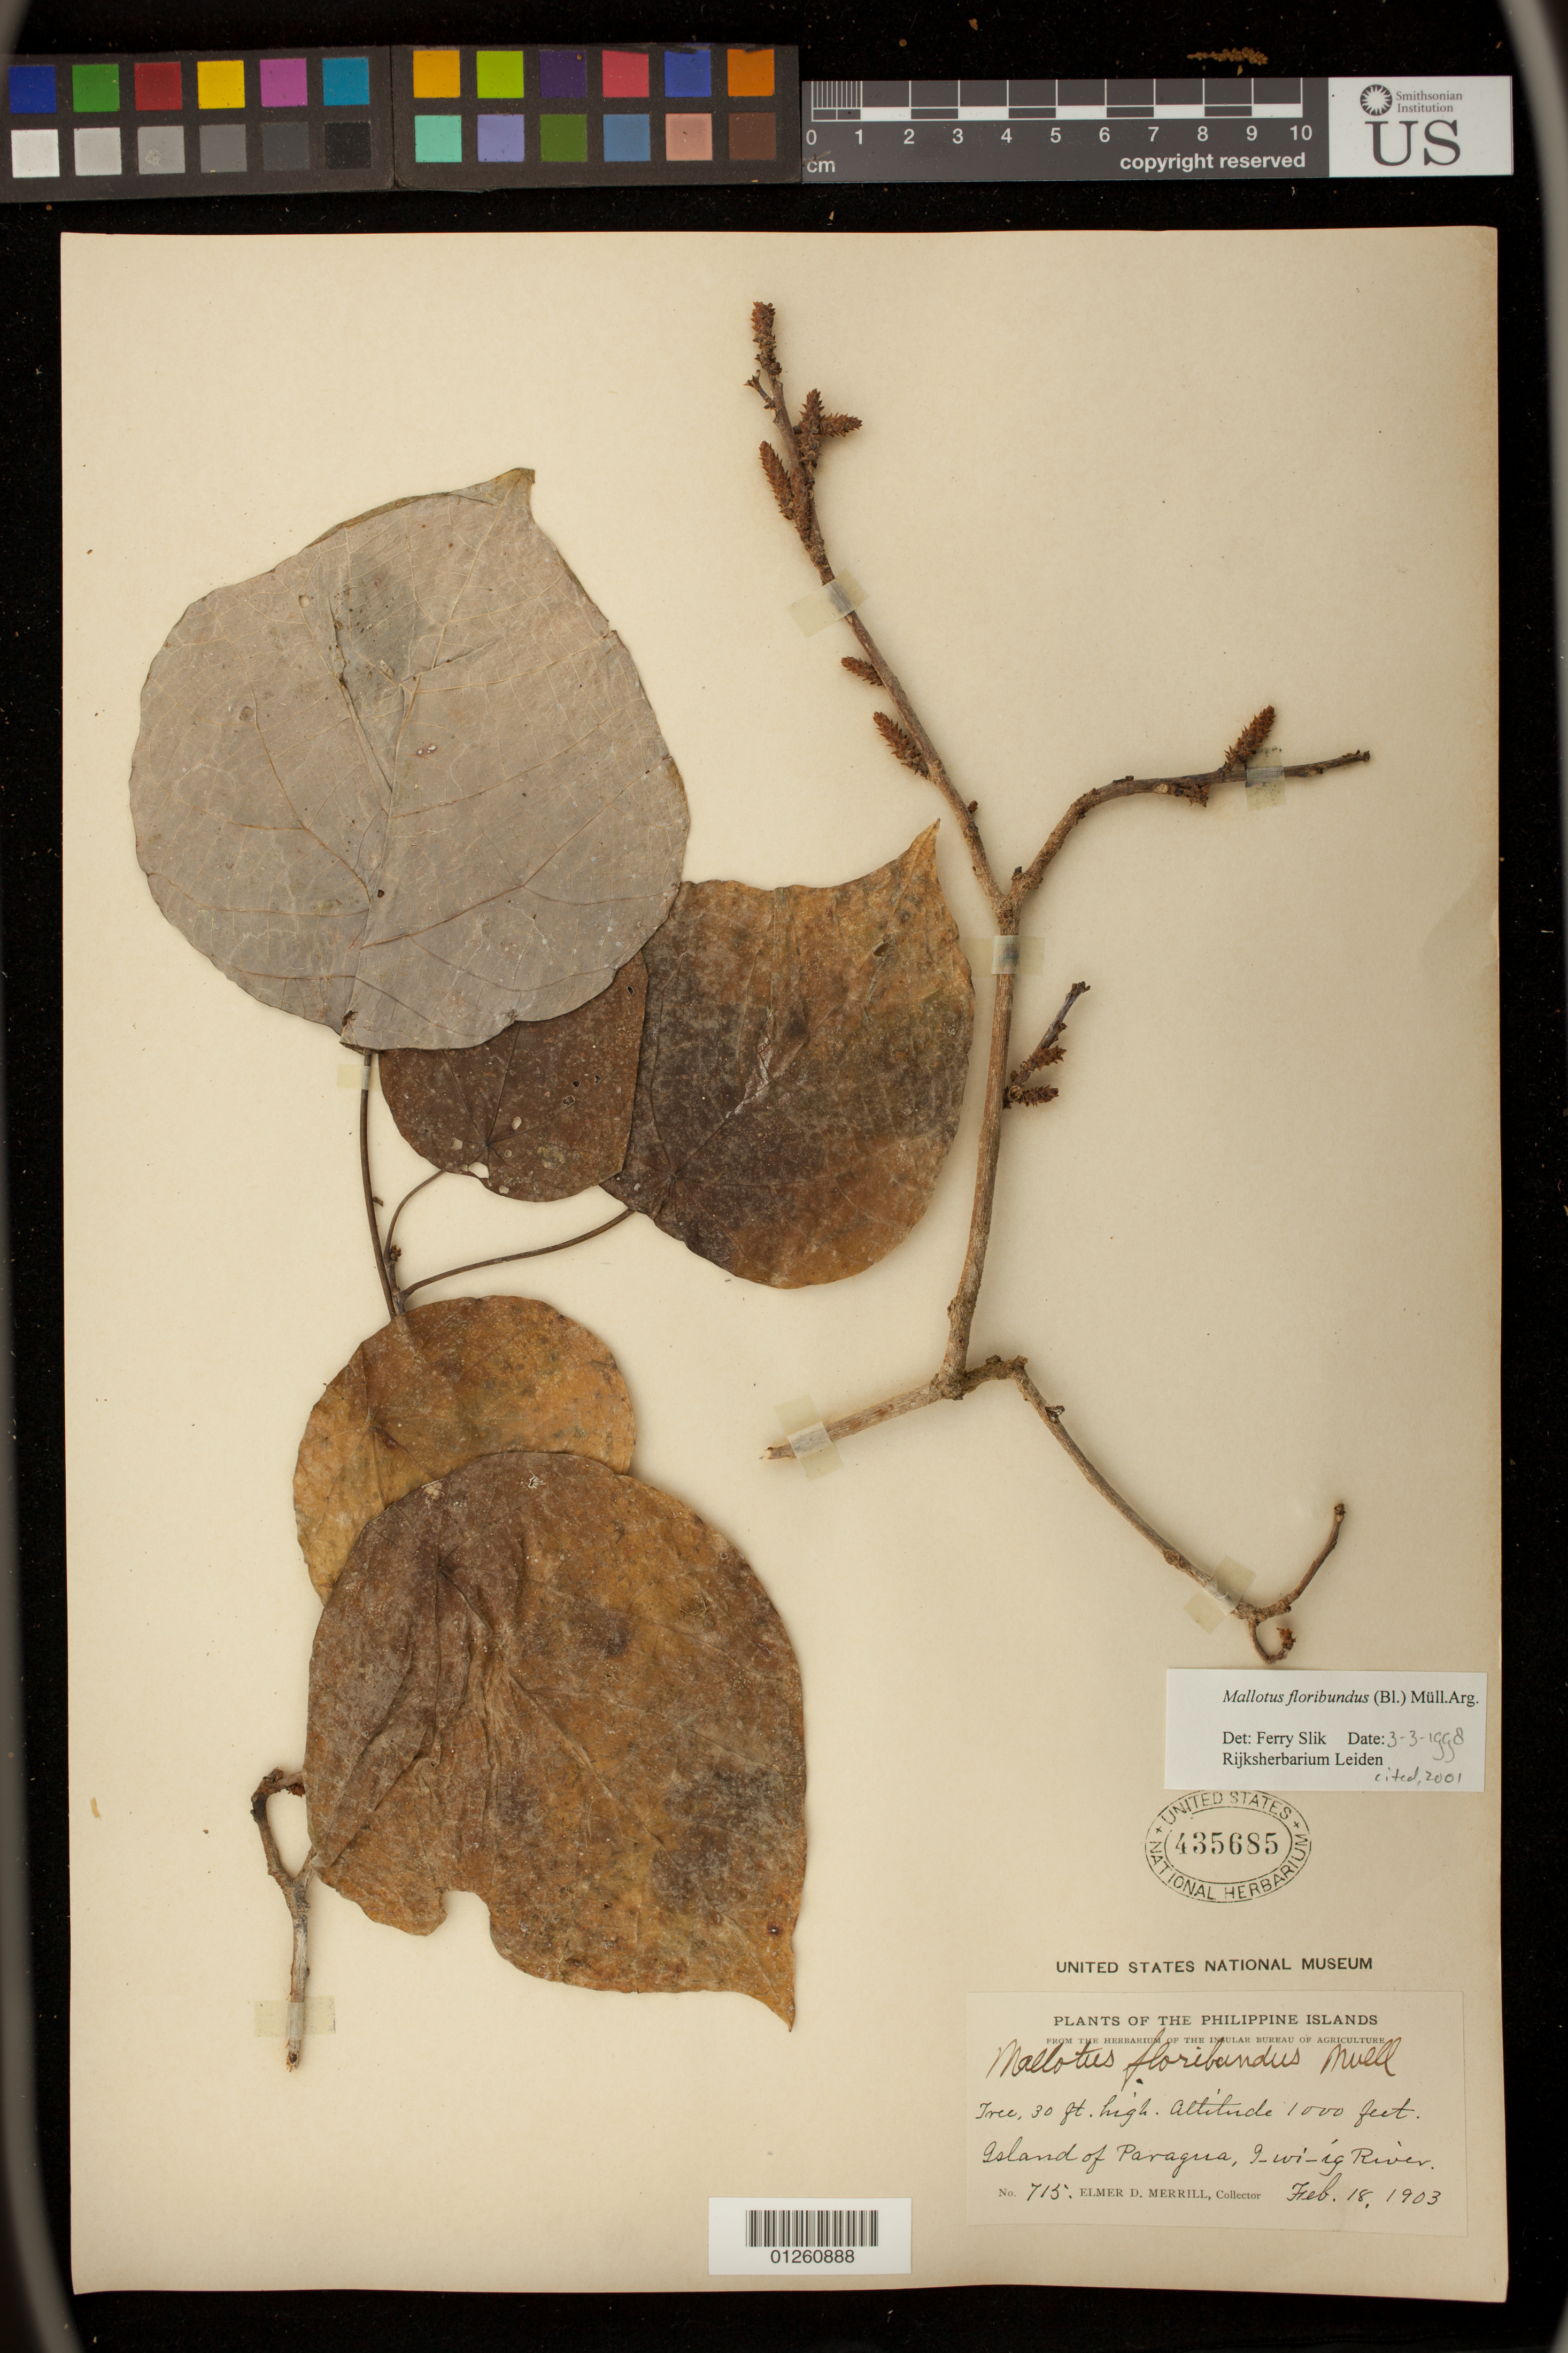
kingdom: Plantae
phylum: Tracheophyta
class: Magnoliopsida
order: Malpighiales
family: Euphorbiaceae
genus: Mallotus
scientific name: Mallotus floribundus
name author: (Blume) Müll. Arg.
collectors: E. D. Merrill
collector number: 715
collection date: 1903-02-18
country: Philippines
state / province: Mimaropa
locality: Island of Paragua. I-wi-ig (E-wi-ig?) River.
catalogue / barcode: US 435685